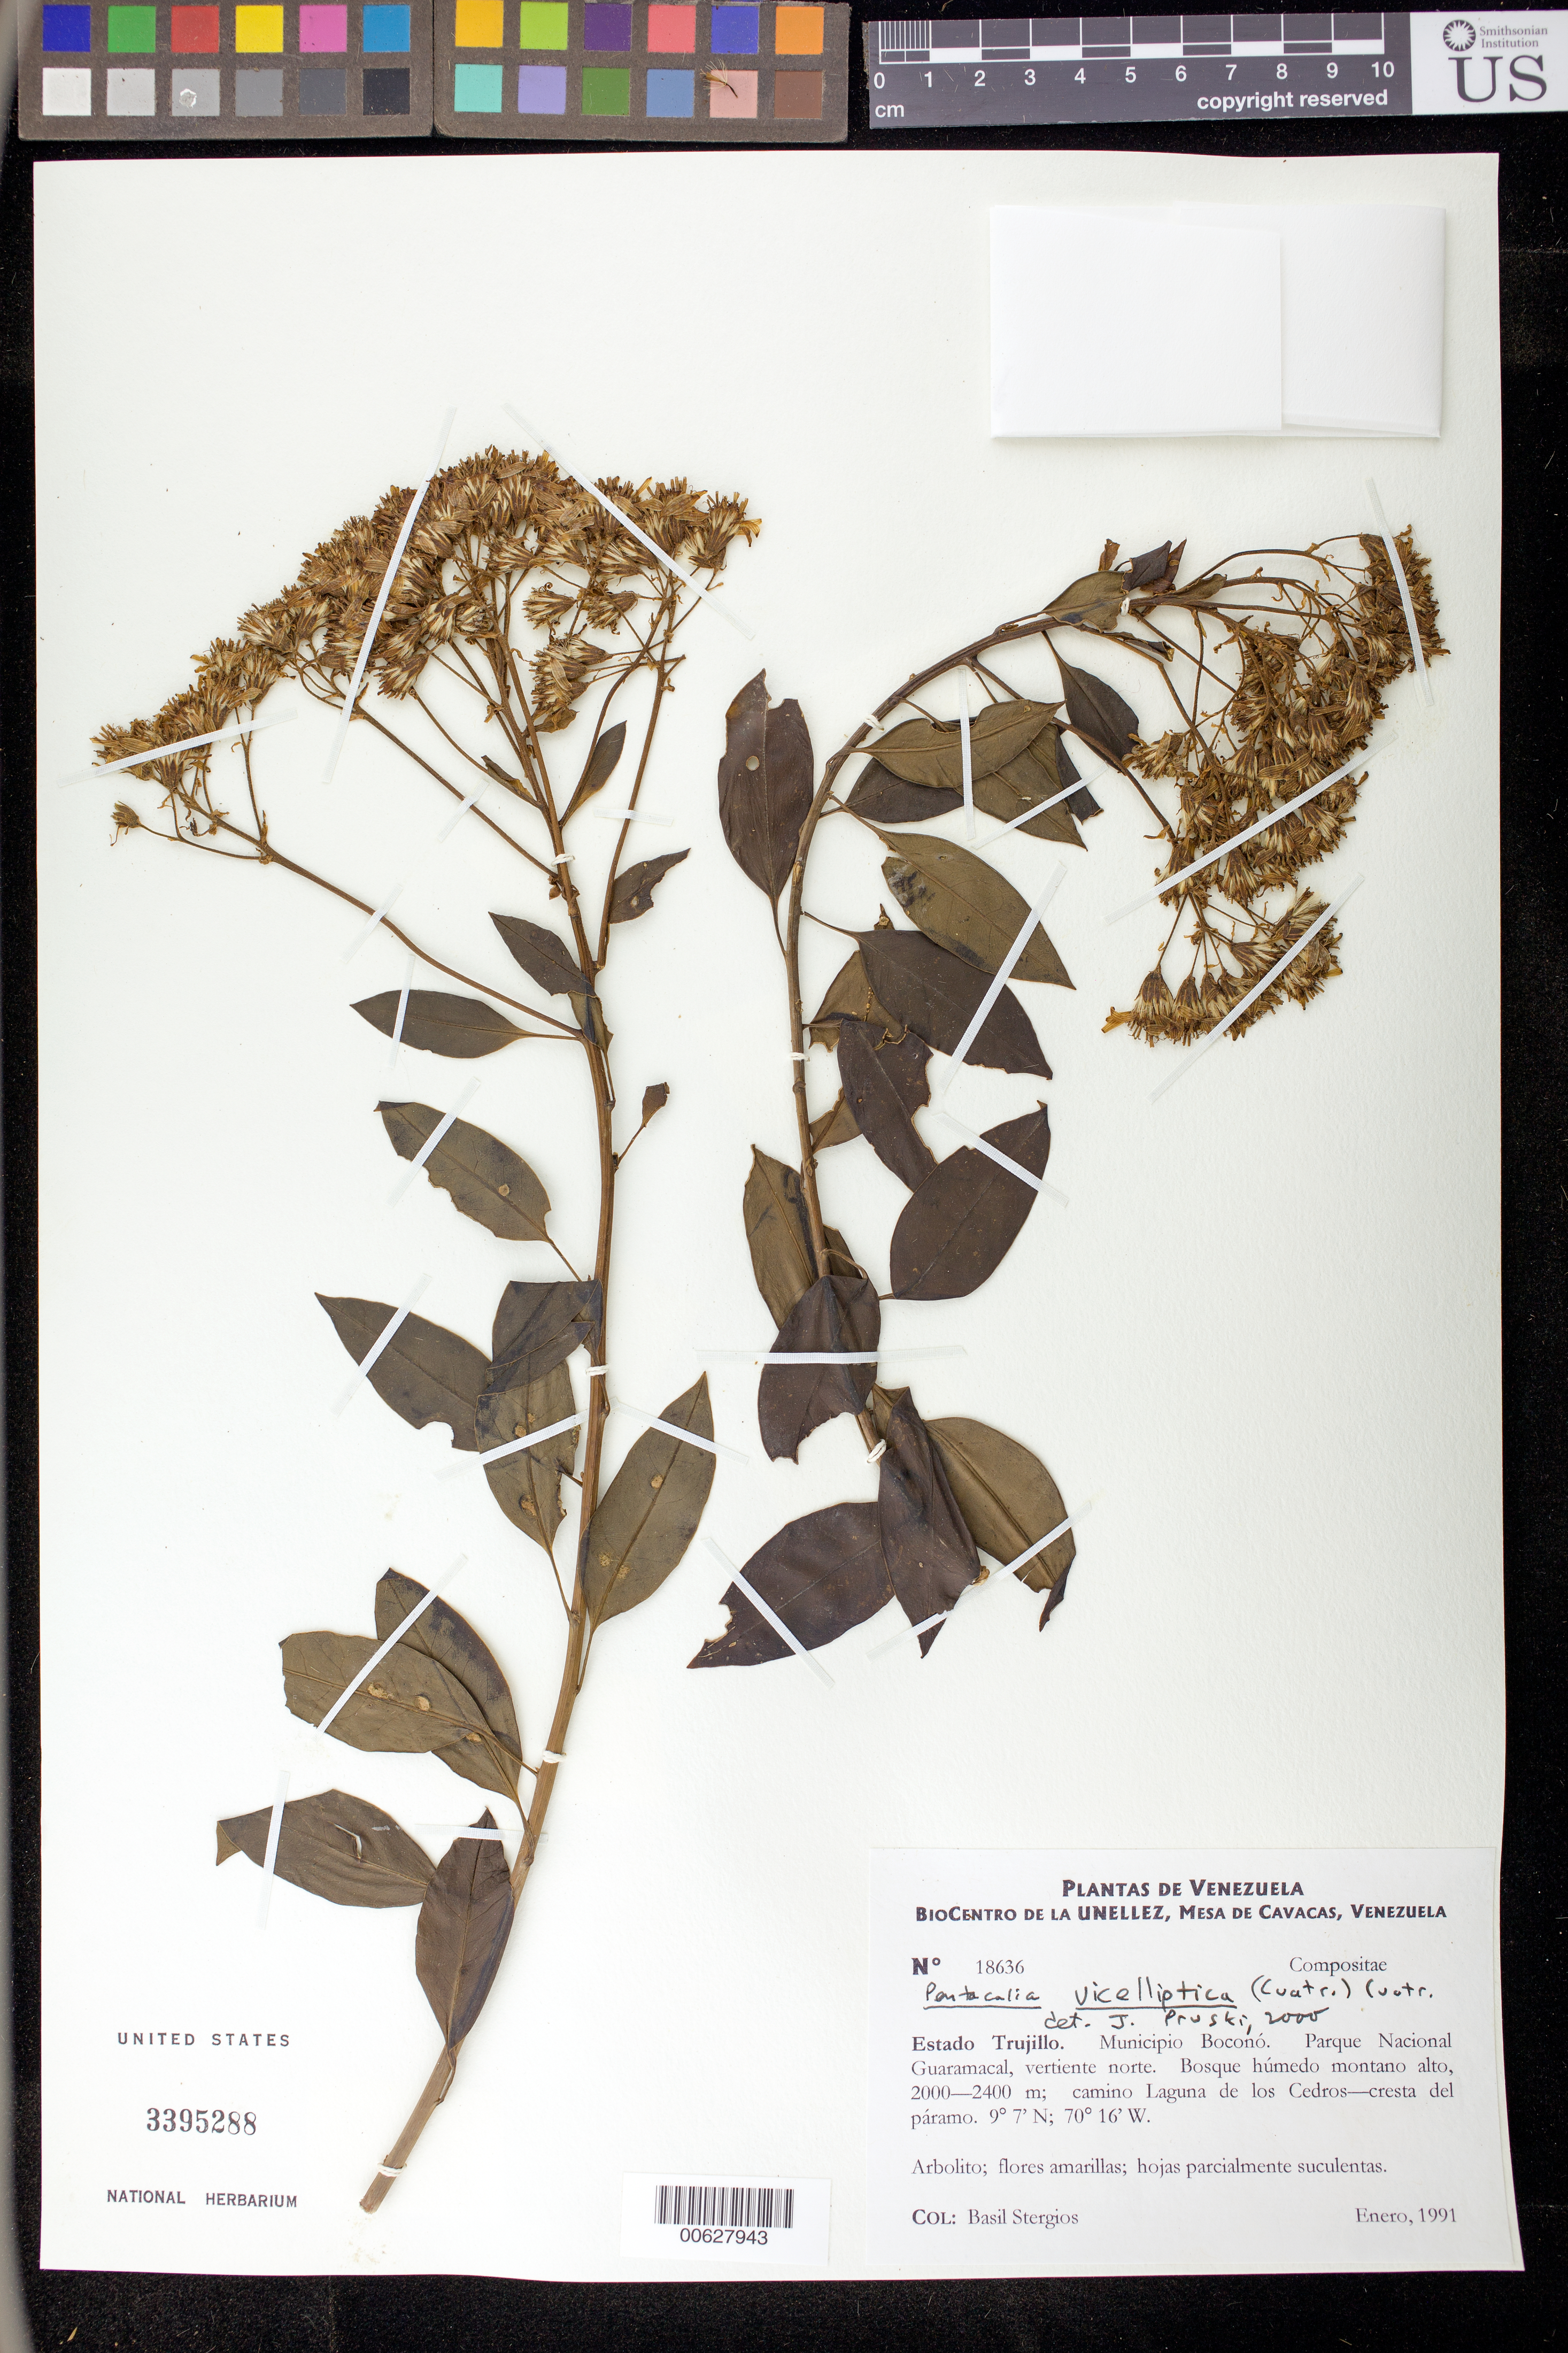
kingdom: Plantae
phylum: Tracheophyta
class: Magnoliopsida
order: Asterales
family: Asteraceae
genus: Pentacalia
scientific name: Pentacalia vicelliptica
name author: (Cuatrec.) Cuatrec.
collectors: B. G. Stergios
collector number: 18636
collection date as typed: Jan 1991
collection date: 1991-01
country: Venezuela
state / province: Trujillo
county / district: Boconó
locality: Parque Nacional Guaramacal, vertiente N, camino laguna de los Cedros-cresta del páramo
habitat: Bosque húmedo montano alto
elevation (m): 2000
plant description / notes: PORT, US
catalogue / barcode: US 3395288